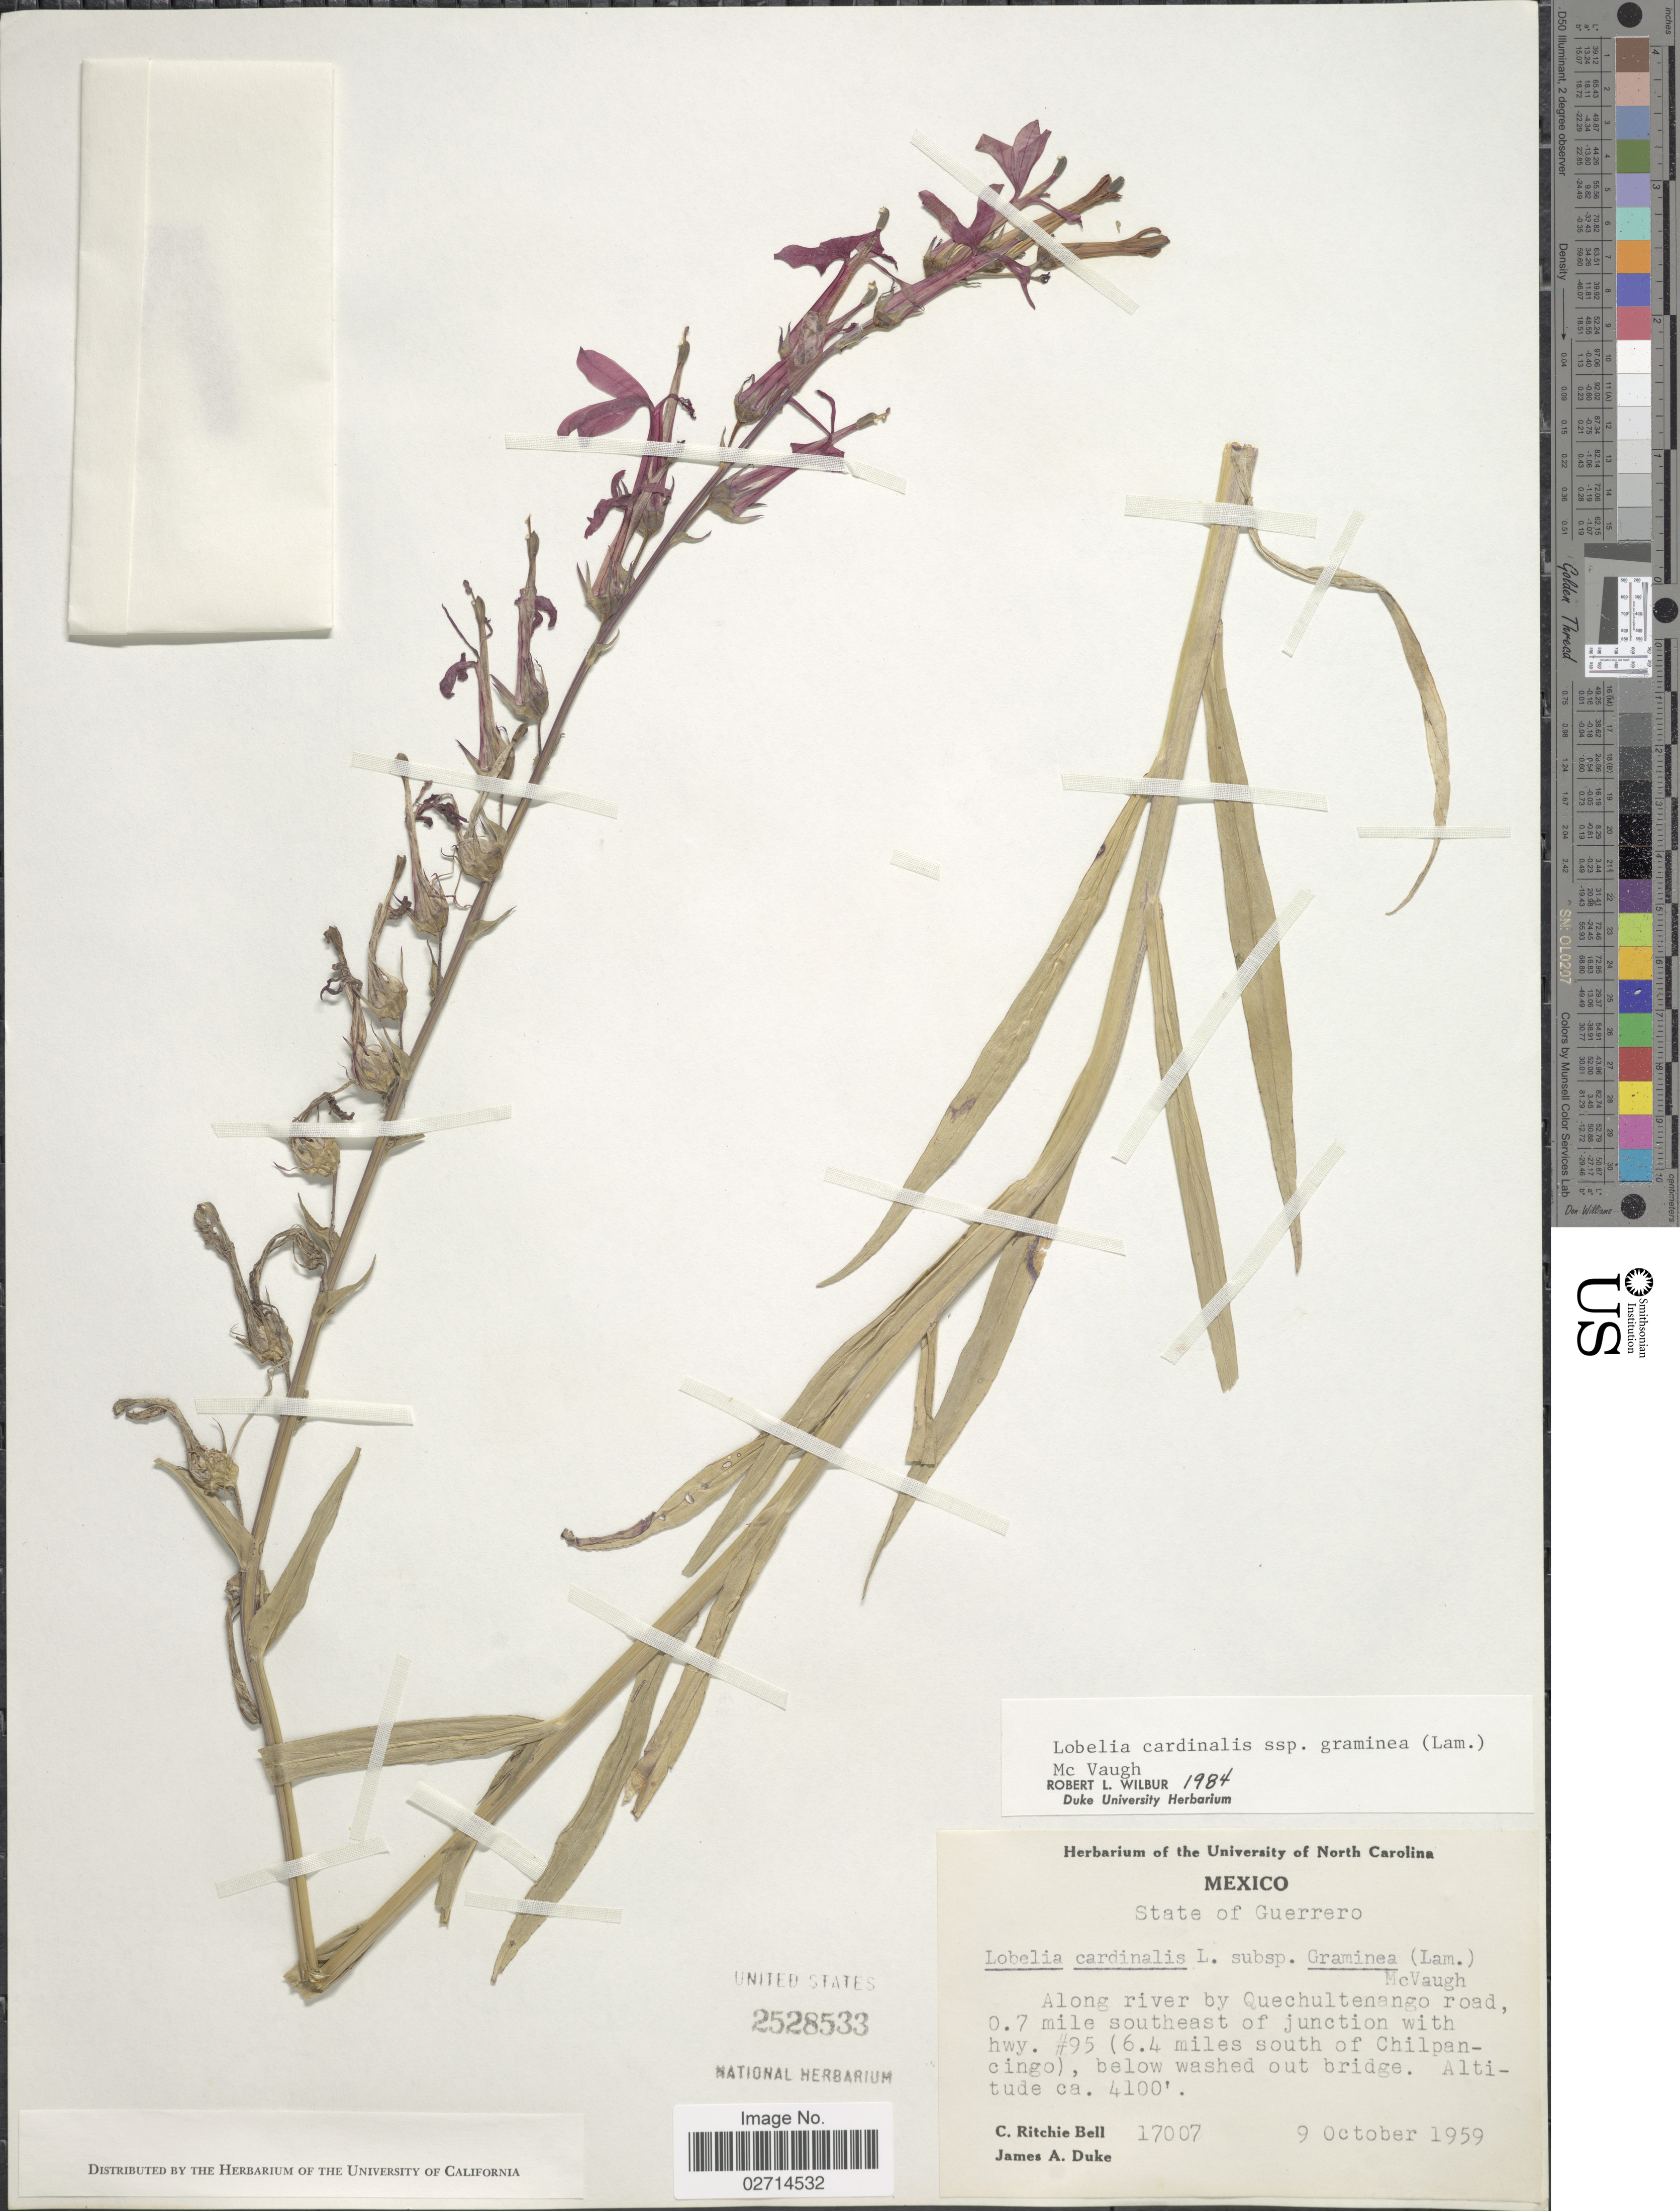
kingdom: Plantae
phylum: Tracheophyta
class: Magnoliopsida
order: Asterales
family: Campanulaceae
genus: Lobelia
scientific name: Lobelia cardinalis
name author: L.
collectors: C. R. Bell & J. A. Duke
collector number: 17007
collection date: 1959-10-09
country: Mexico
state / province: Guerrero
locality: Along river by Quechultenango road, 0.7 mile southeast of junction with hwy. # 95 ( 6.4 miles south of Chilpancingo)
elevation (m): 1250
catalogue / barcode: US 2528533